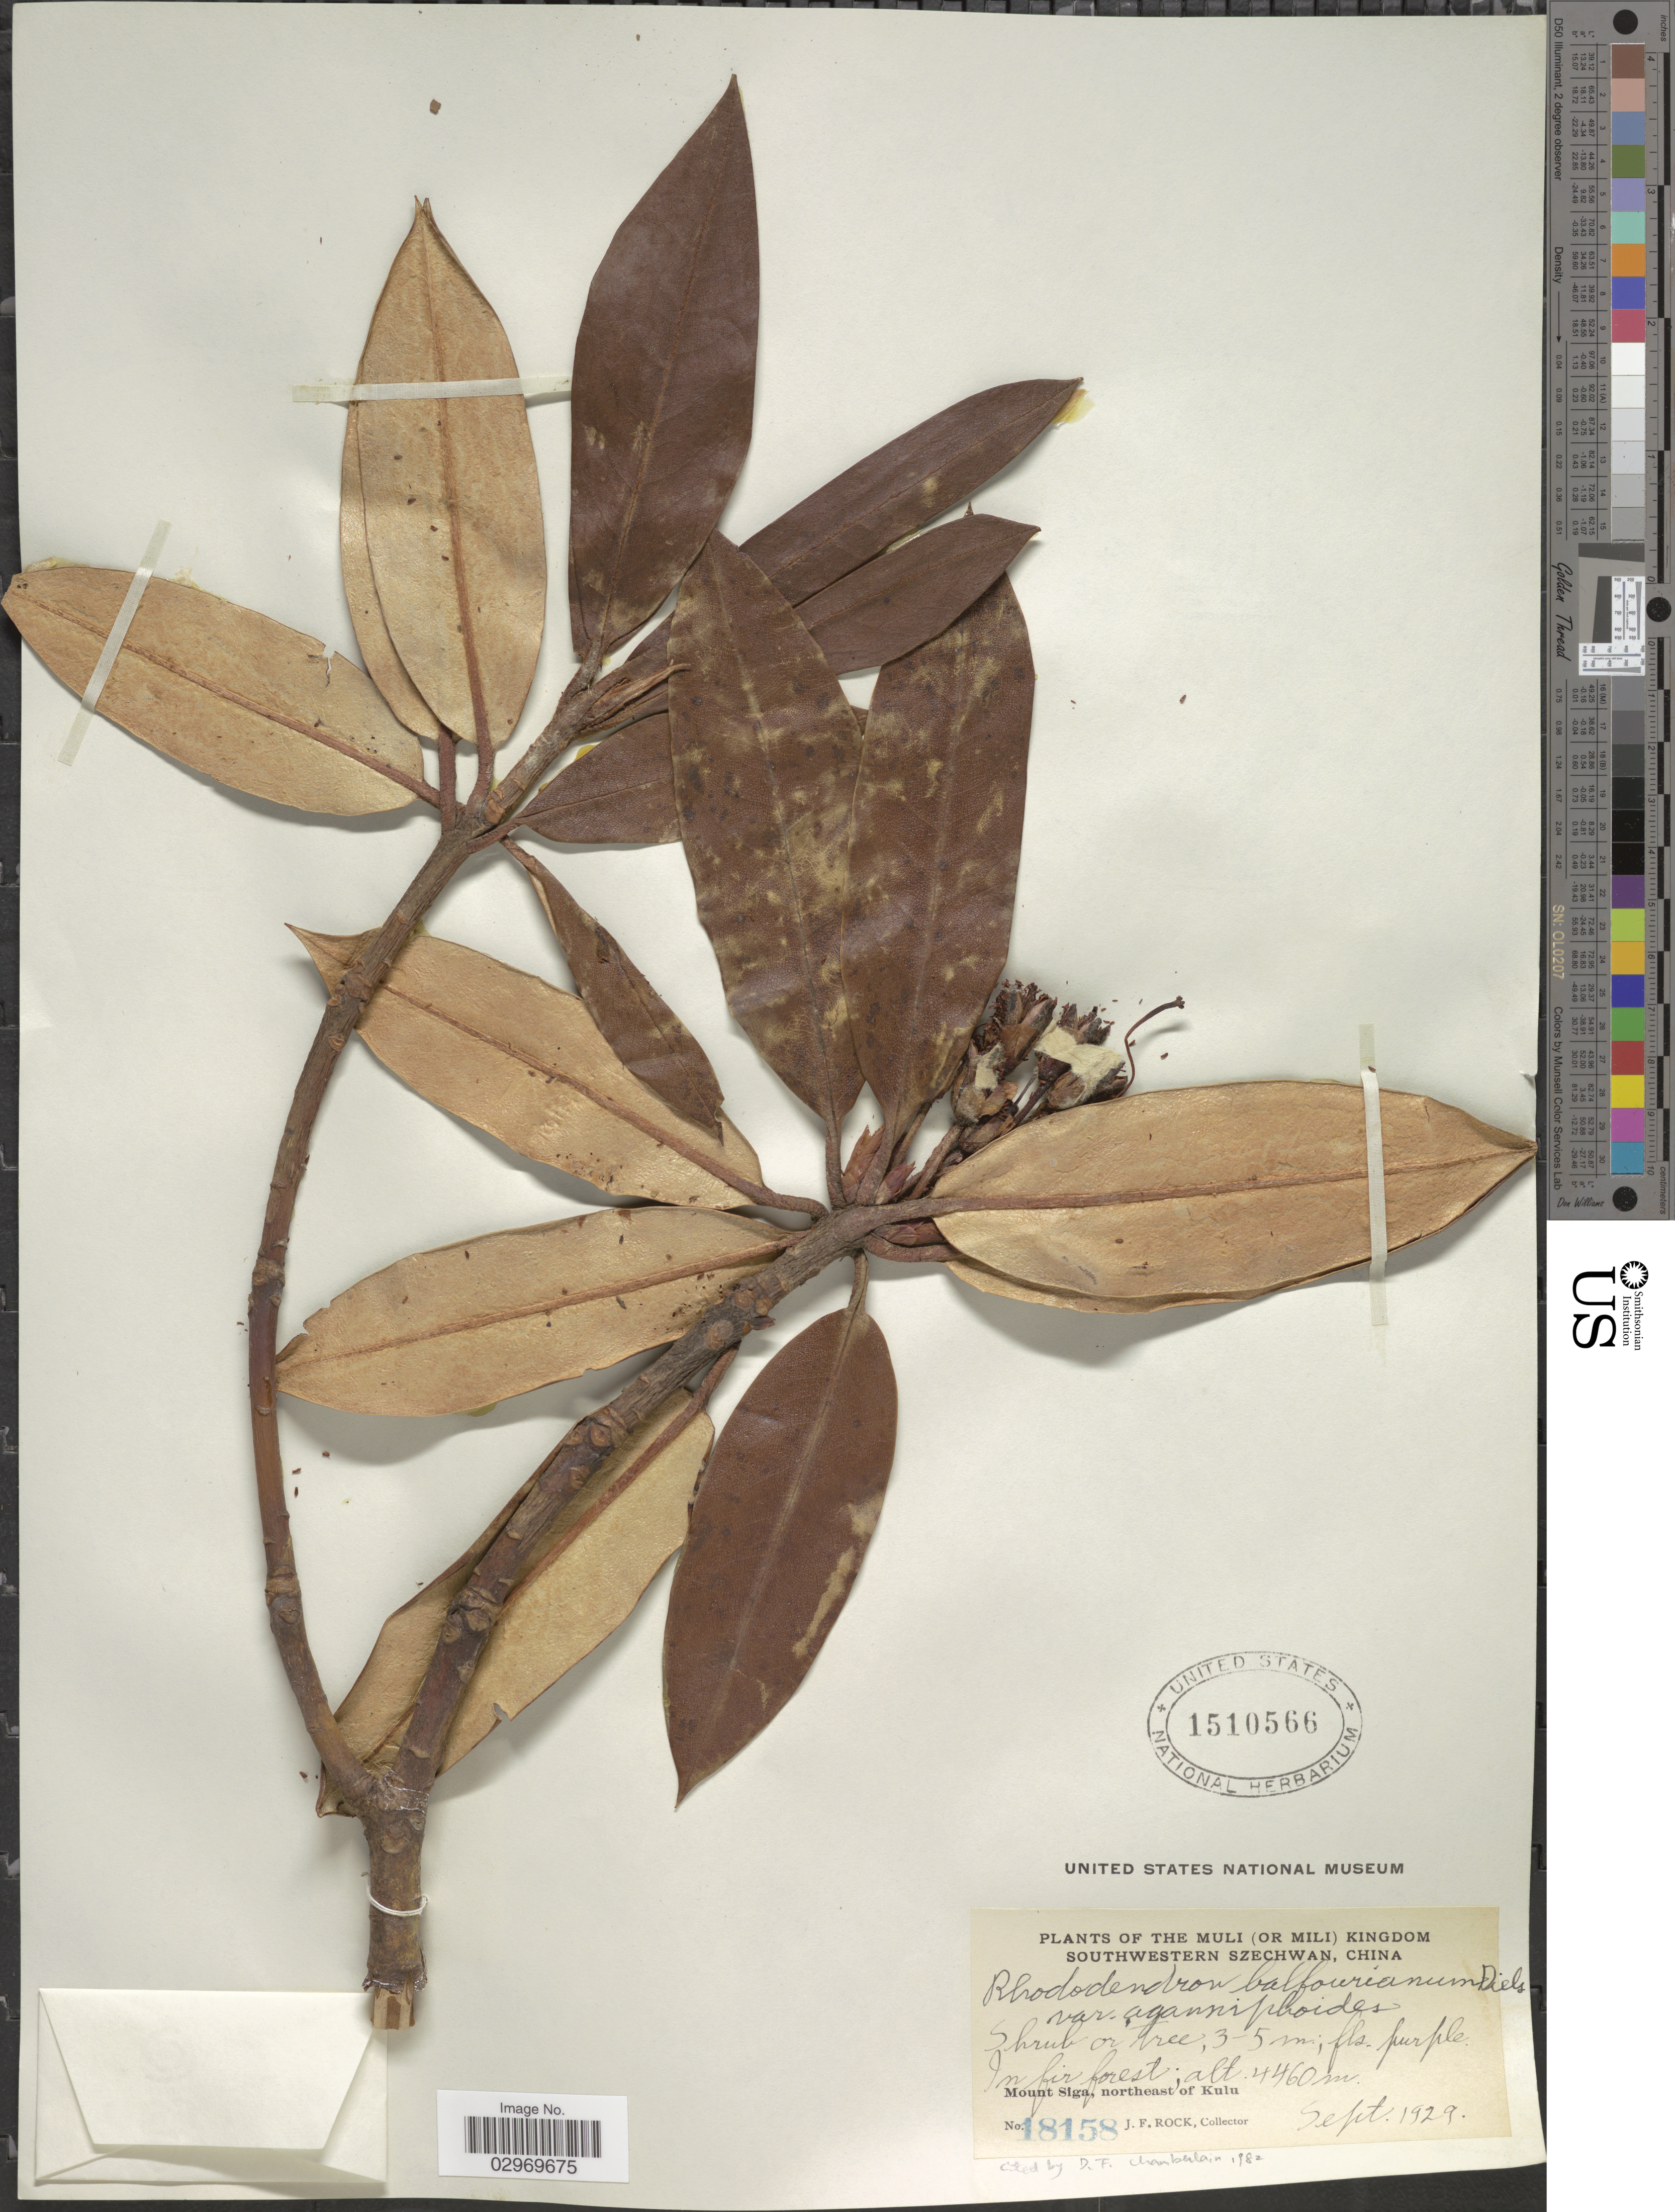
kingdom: Plantae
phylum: Tracheophyta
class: Magnoliopsida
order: Ericales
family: Ericaceae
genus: Rhododendron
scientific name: Rhododendron balfourianum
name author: Diels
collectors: J. Rock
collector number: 18158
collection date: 1929-09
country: China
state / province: Sichuan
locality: The Muli (or Mili) Kingdom, Southwestern Szechwan. Mount Siga, northeast of Kulu.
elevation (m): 4460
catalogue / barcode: US 1510566